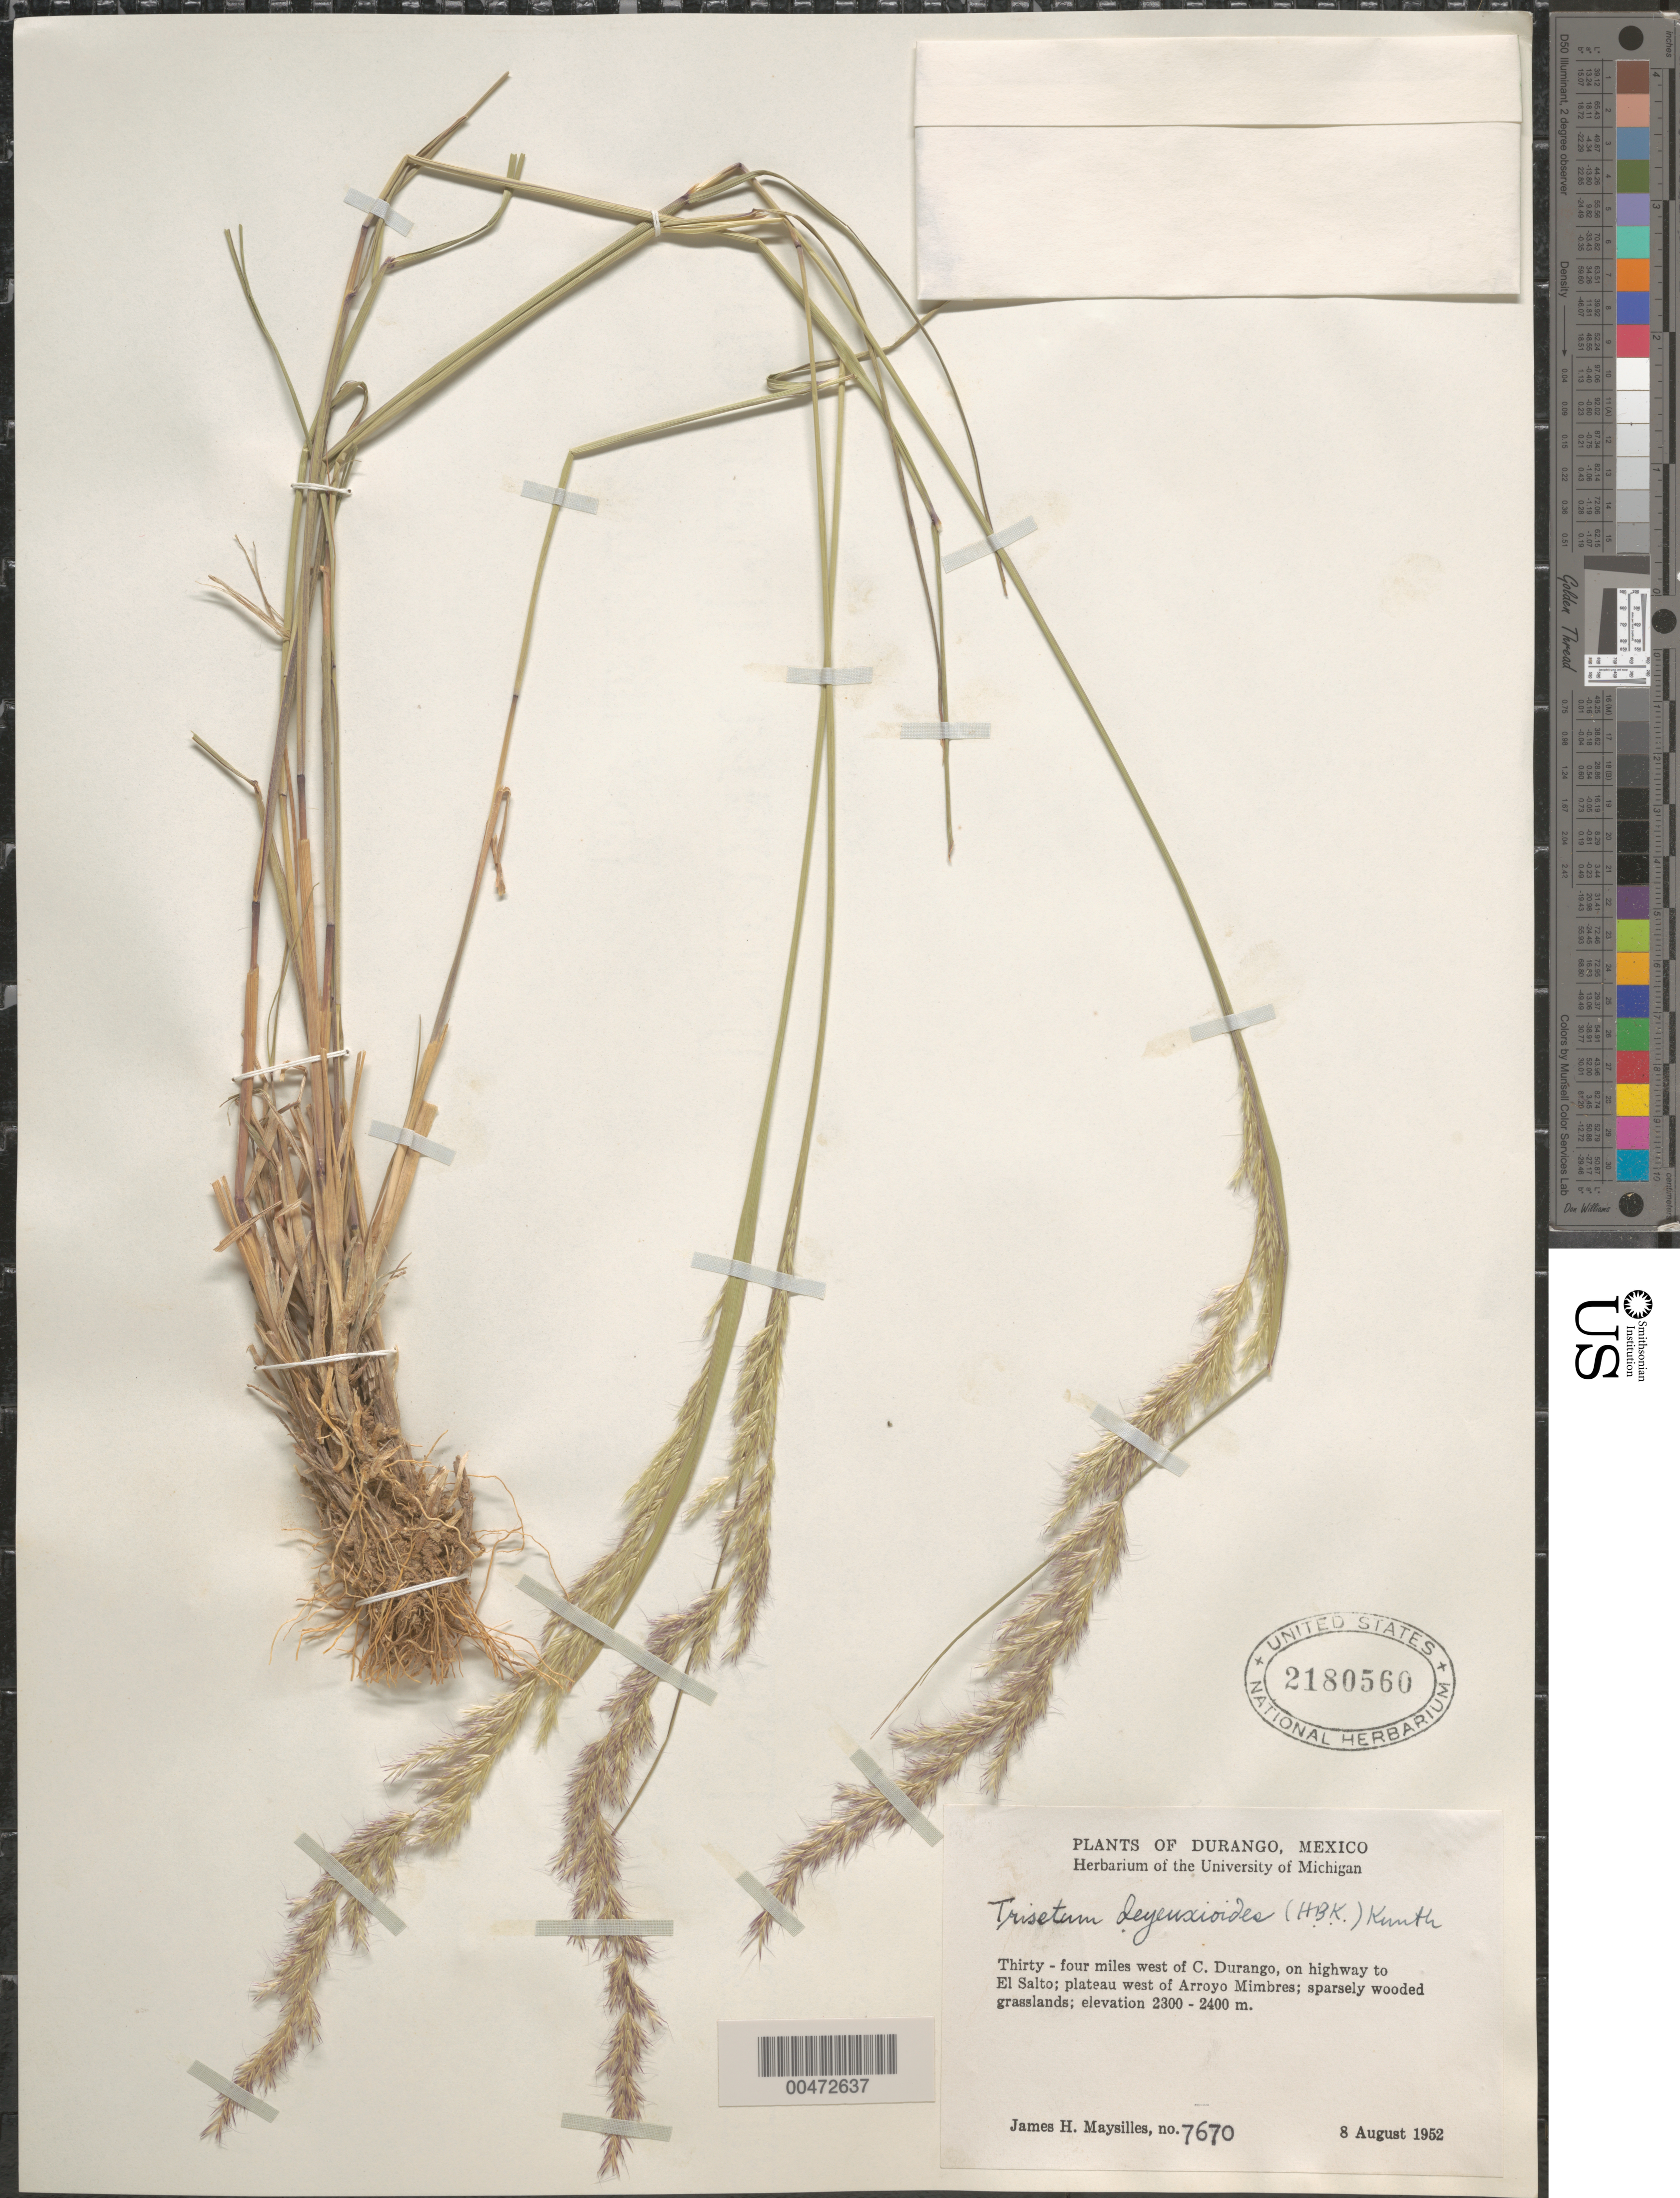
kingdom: Plantae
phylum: Tracheophyta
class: Liliopsida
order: Poales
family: Poaceae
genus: Trisetum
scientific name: Trisetum deyeuxioides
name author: (Kunth) Kunth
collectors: J. Maysilles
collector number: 7670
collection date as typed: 8 Aug 1952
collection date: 1952-08-08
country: Mexico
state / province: Durango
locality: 34 mi W of C. Durango, on hwy to El Salto, plateau W of Arroyo Mimbres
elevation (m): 2300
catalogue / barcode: US 2180560